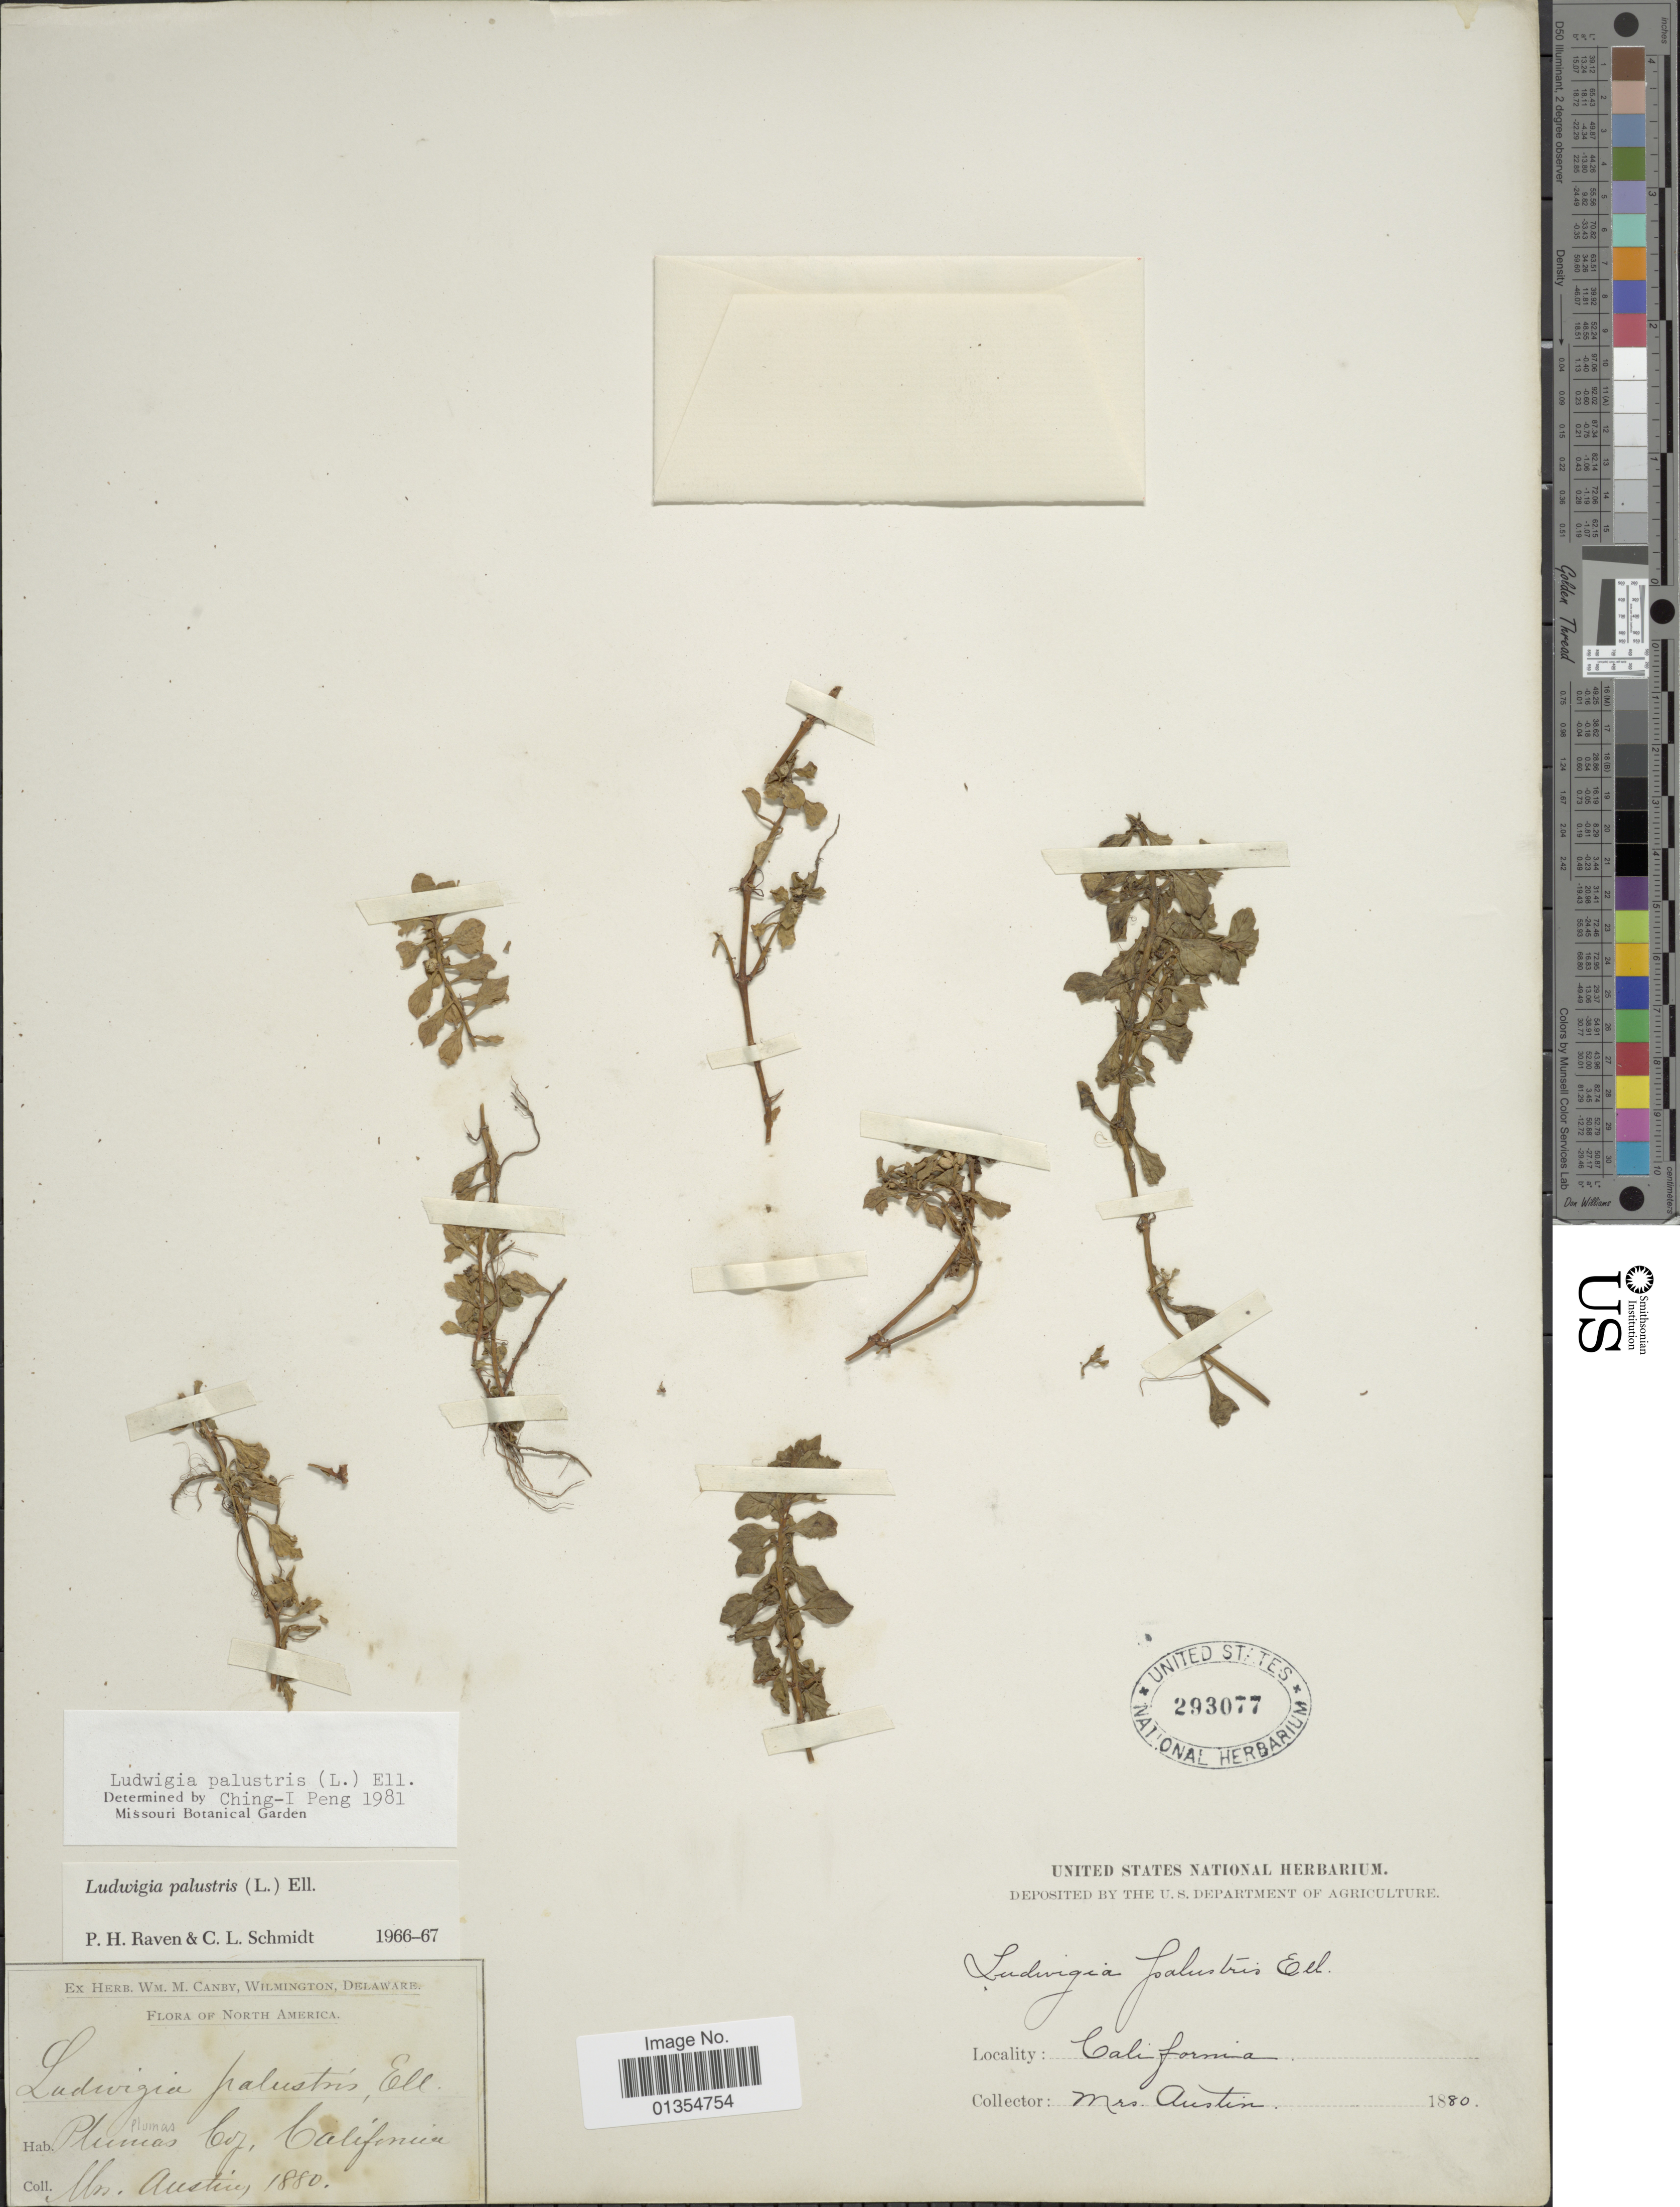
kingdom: Plantae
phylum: Tracheophyta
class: Magnoliopsida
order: Myrtales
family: Onagraceae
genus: Ludwigia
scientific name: Ludwigia palustris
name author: (L.) Elliott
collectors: Austin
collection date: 1880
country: United States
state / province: California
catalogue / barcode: US 293077